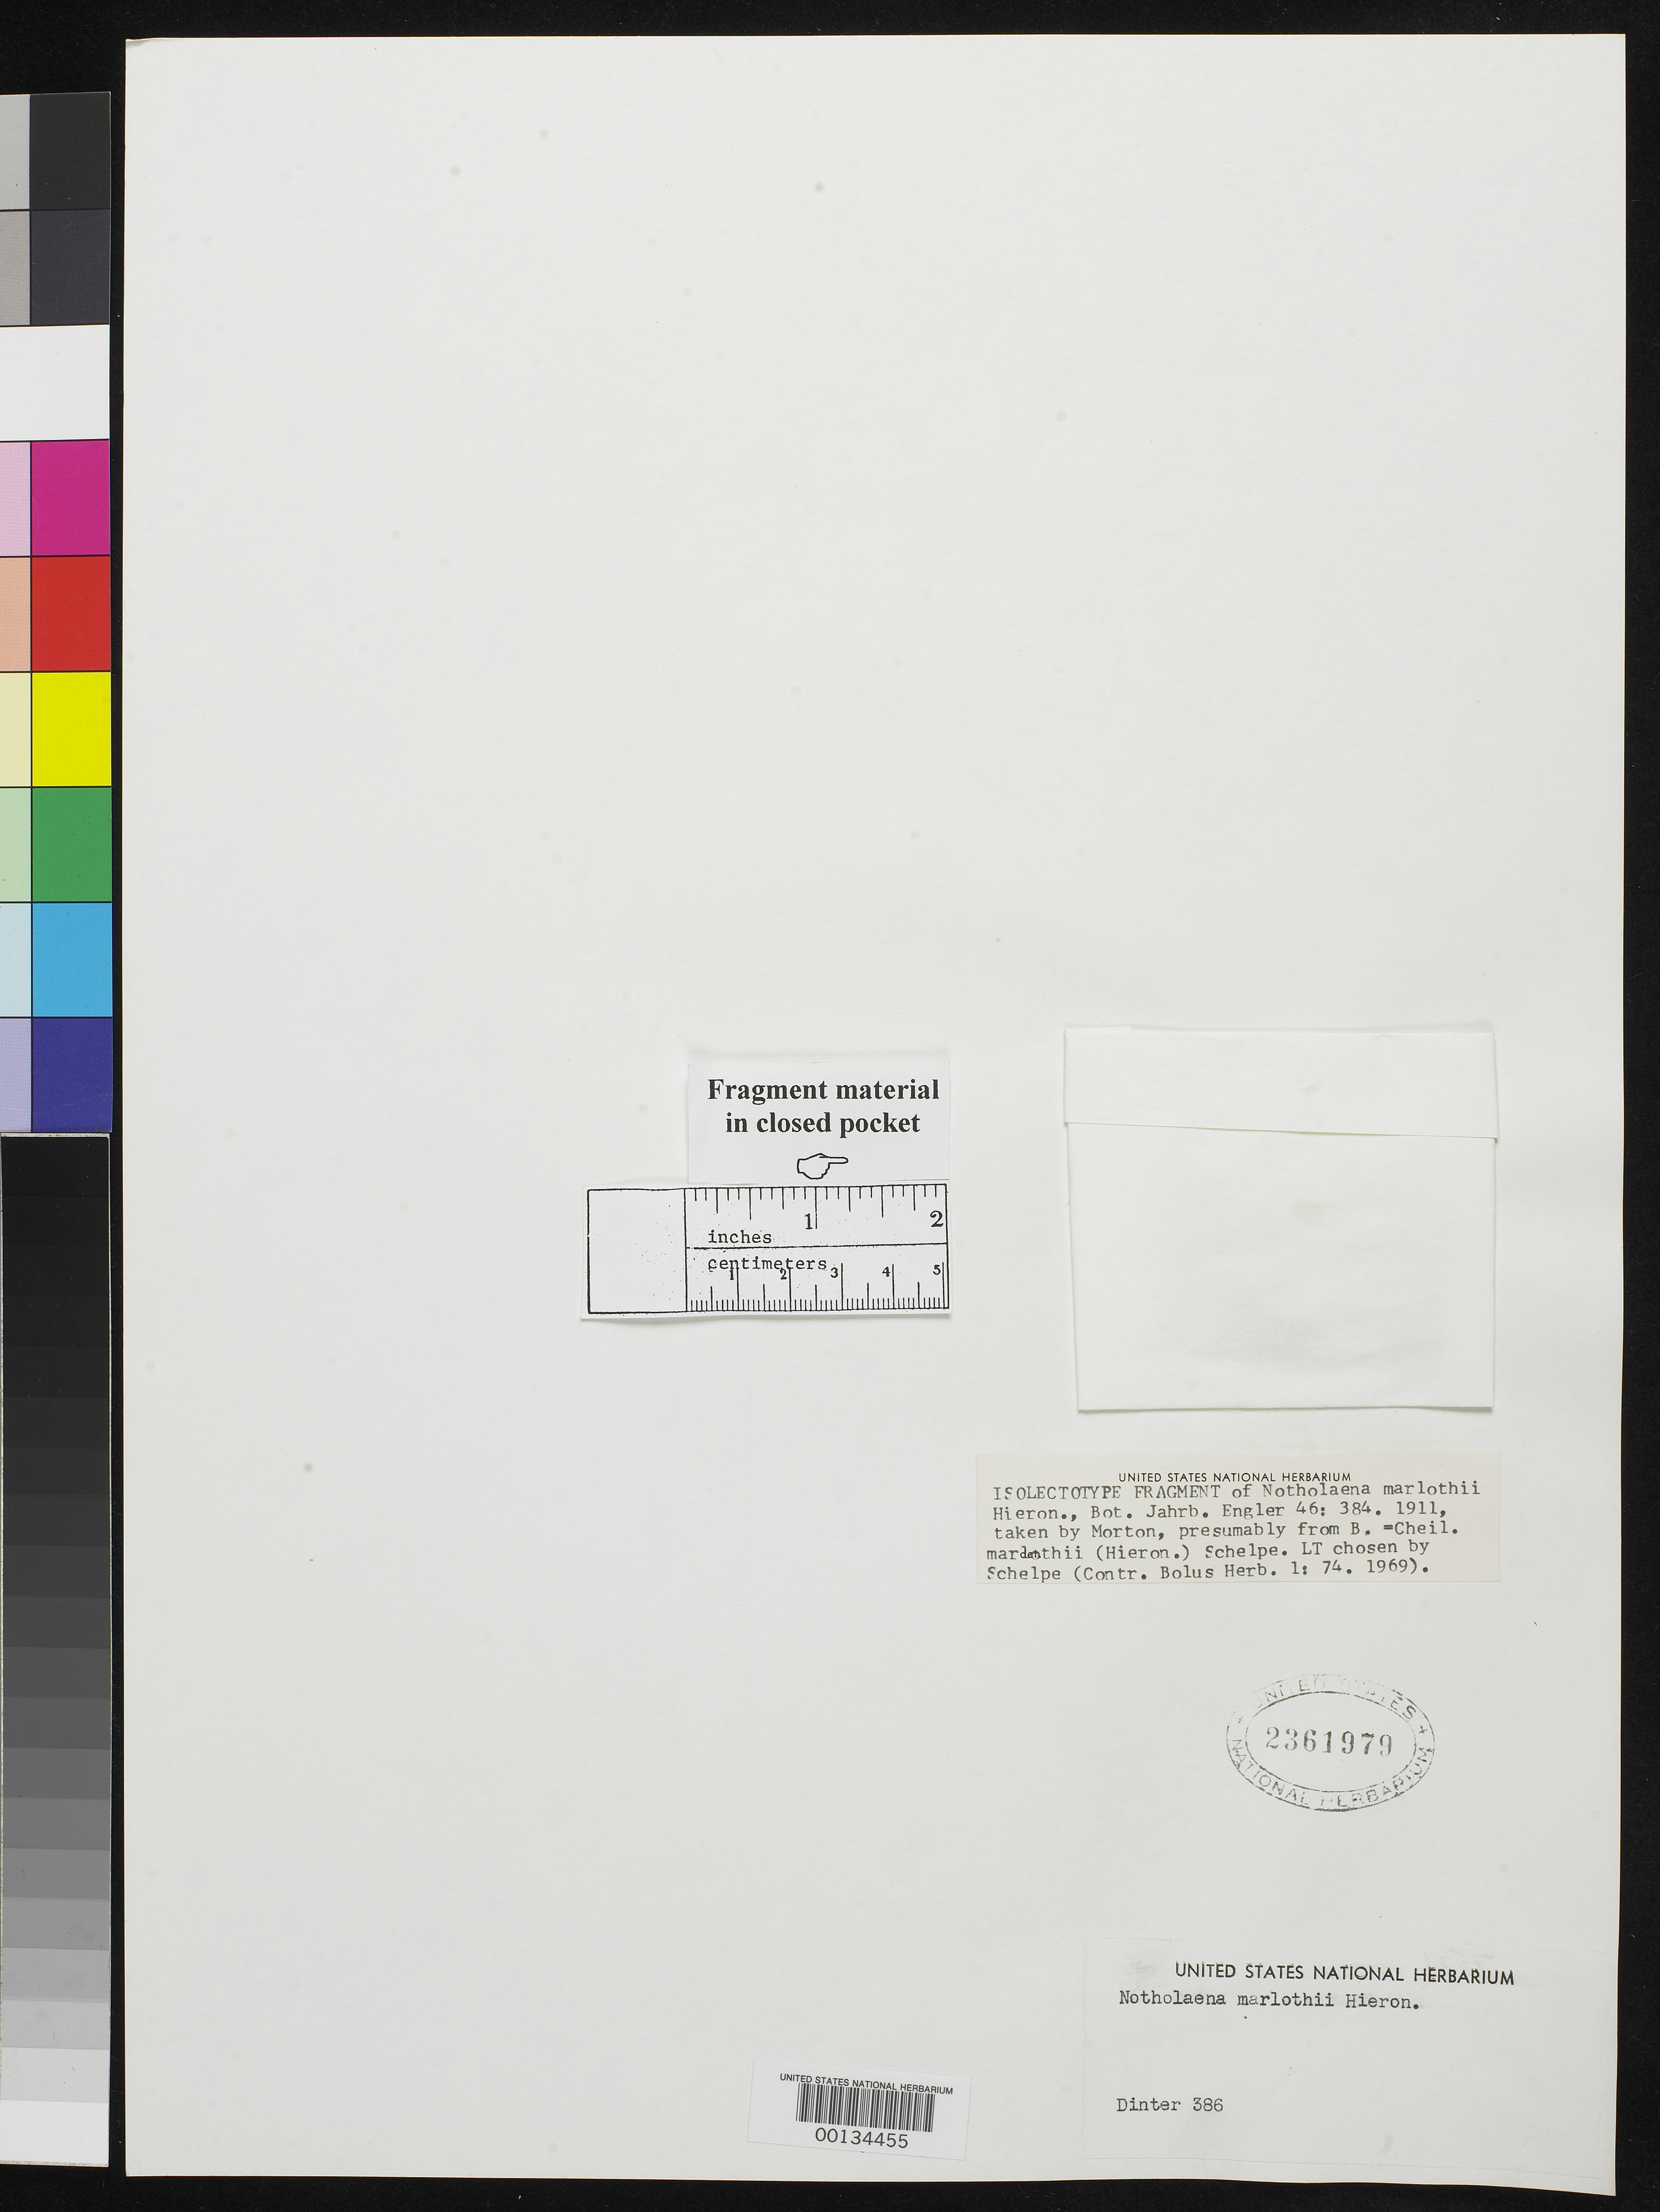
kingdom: Plantae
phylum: Tracheophyta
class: Polypodiopsida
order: Polypodiales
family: Pteridaceae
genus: Notholaena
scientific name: Notholaena marlothii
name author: Hieron.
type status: Isolectotype Fragment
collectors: M. Dinter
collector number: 386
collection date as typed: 11 Jan 1907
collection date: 1907-01-11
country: Namibia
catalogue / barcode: US 2361979